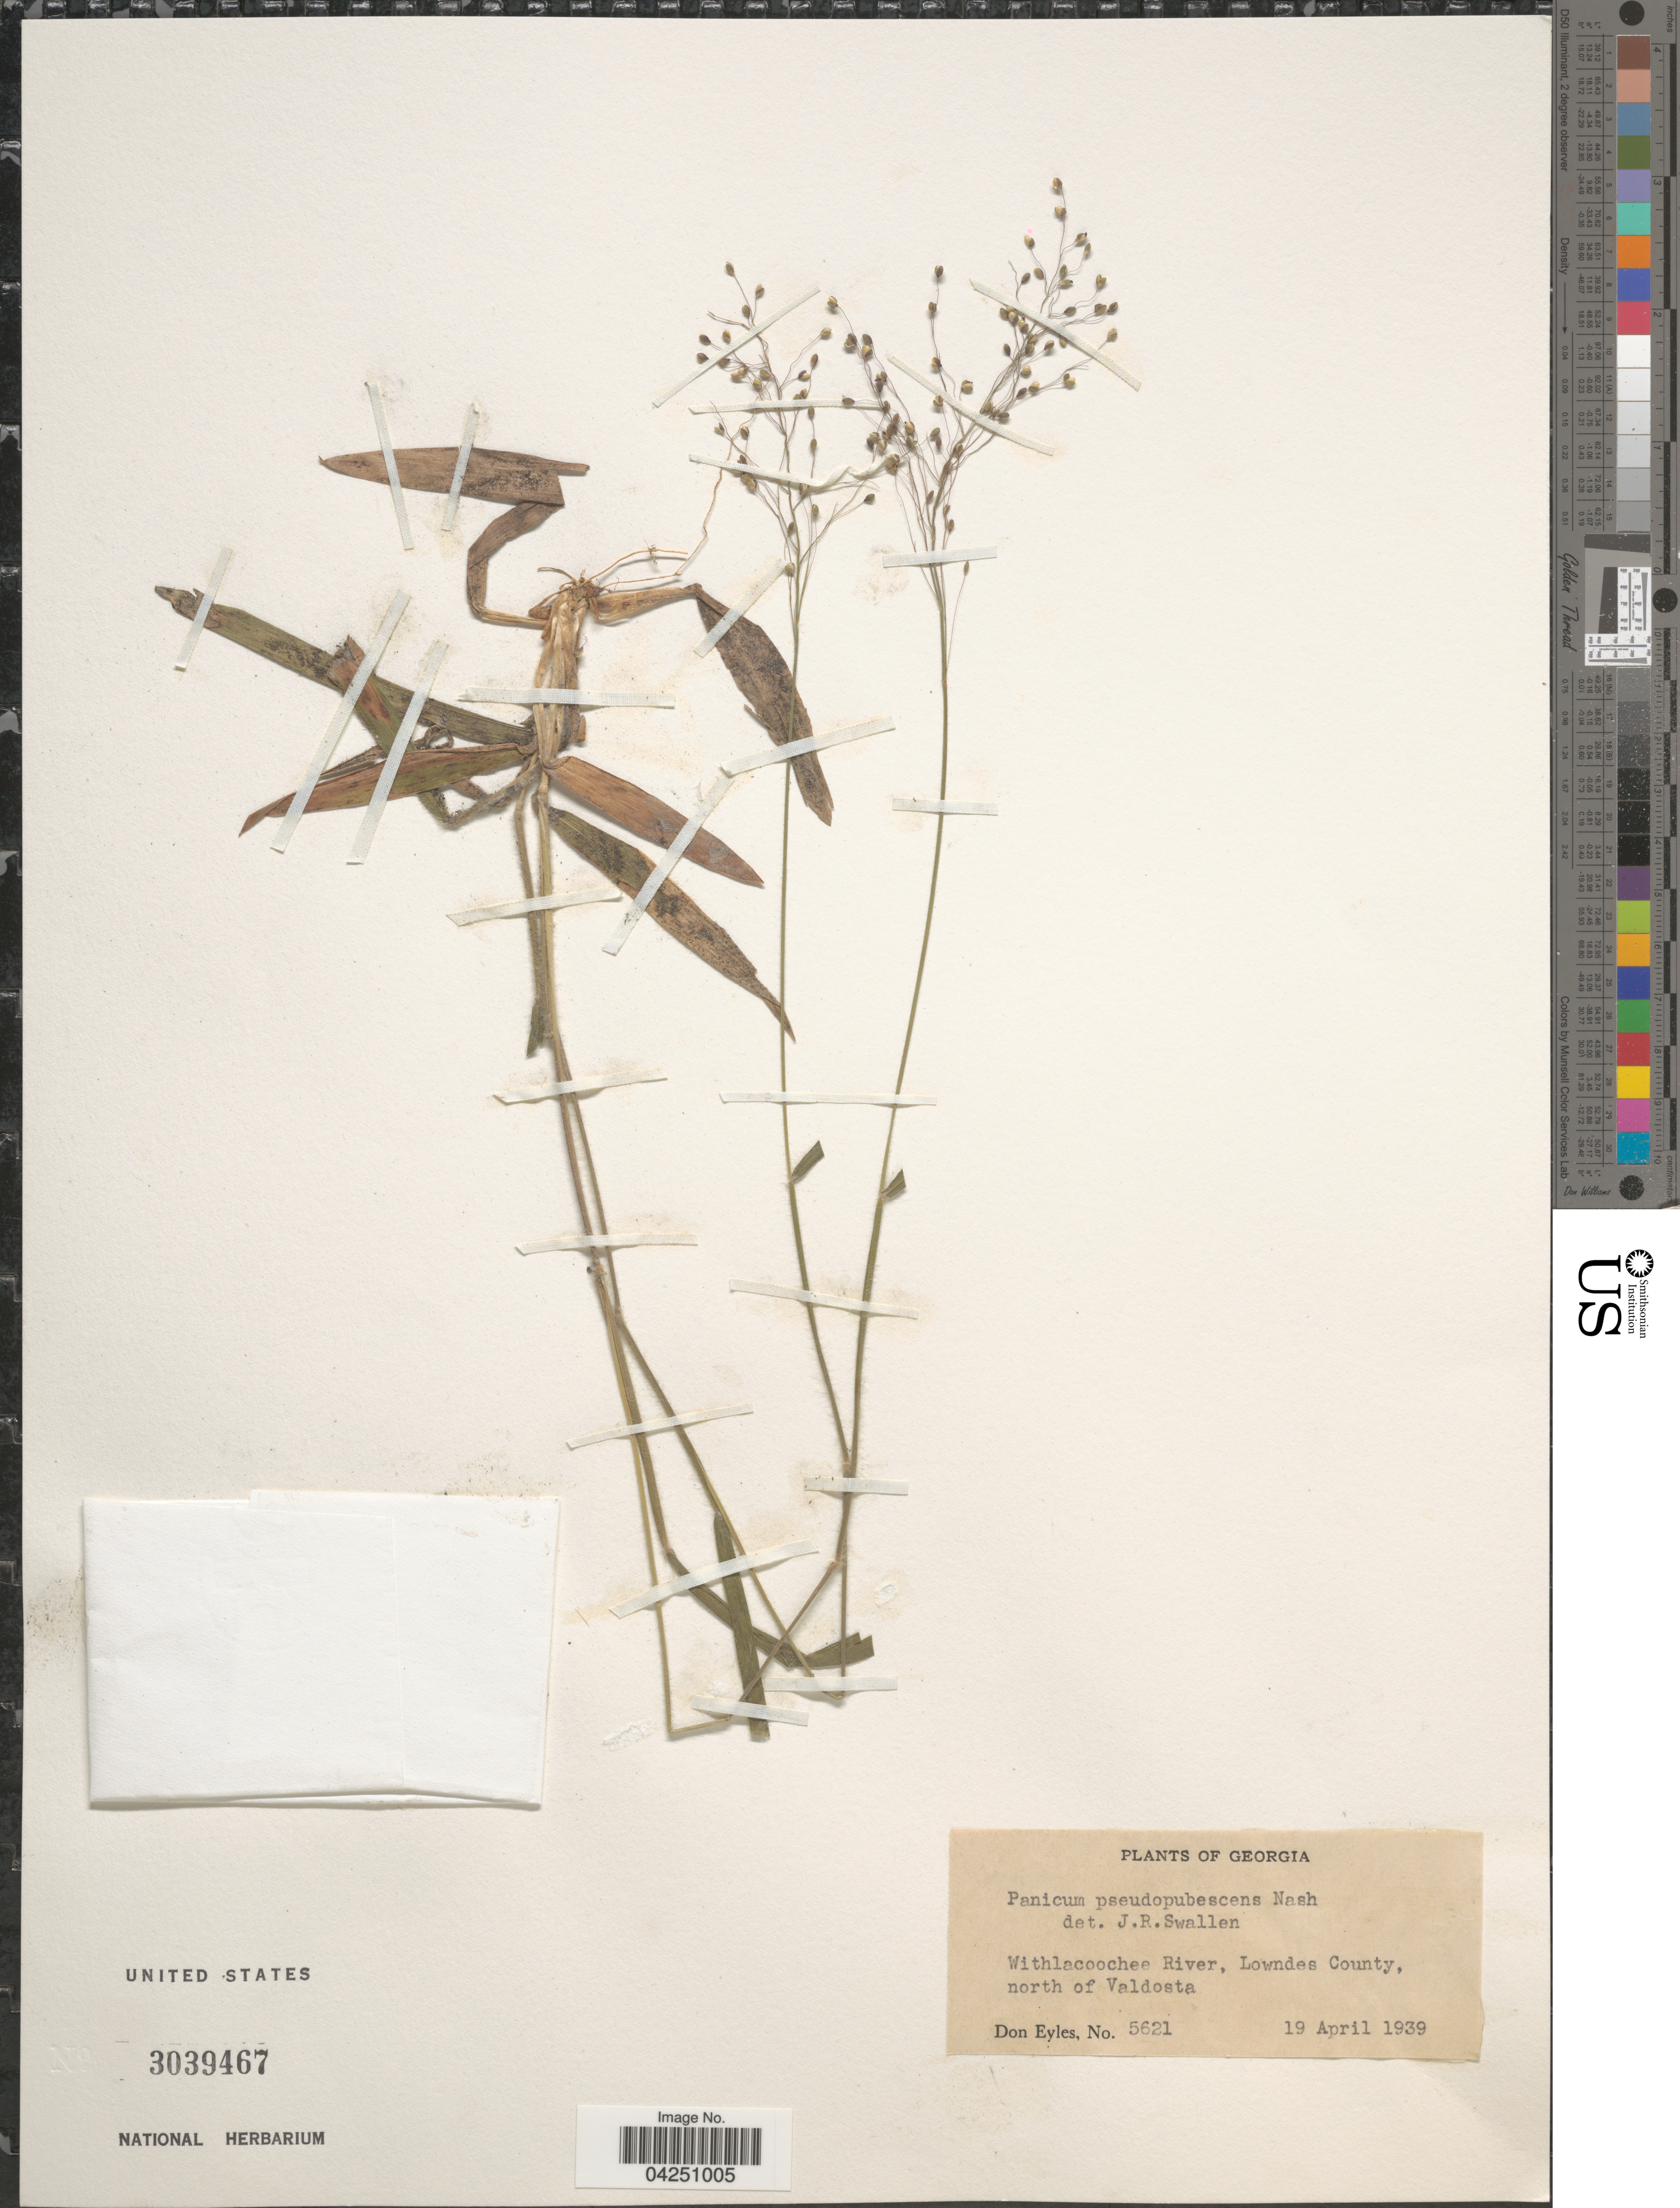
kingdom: Plantae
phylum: Tracheophyta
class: Liliopsida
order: Poales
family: Poaceae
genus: Dichanthelium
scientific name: Dichanthelium acuminatum var. acuminatum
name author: (Sw.) Gould & C.A. Clark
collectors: D. Eyles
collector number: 5621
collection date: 1939-04-19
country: United States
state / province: Georgia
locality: Withlacoochee River, Lowndes County, north of Valdosta.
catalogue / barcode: US 3039467